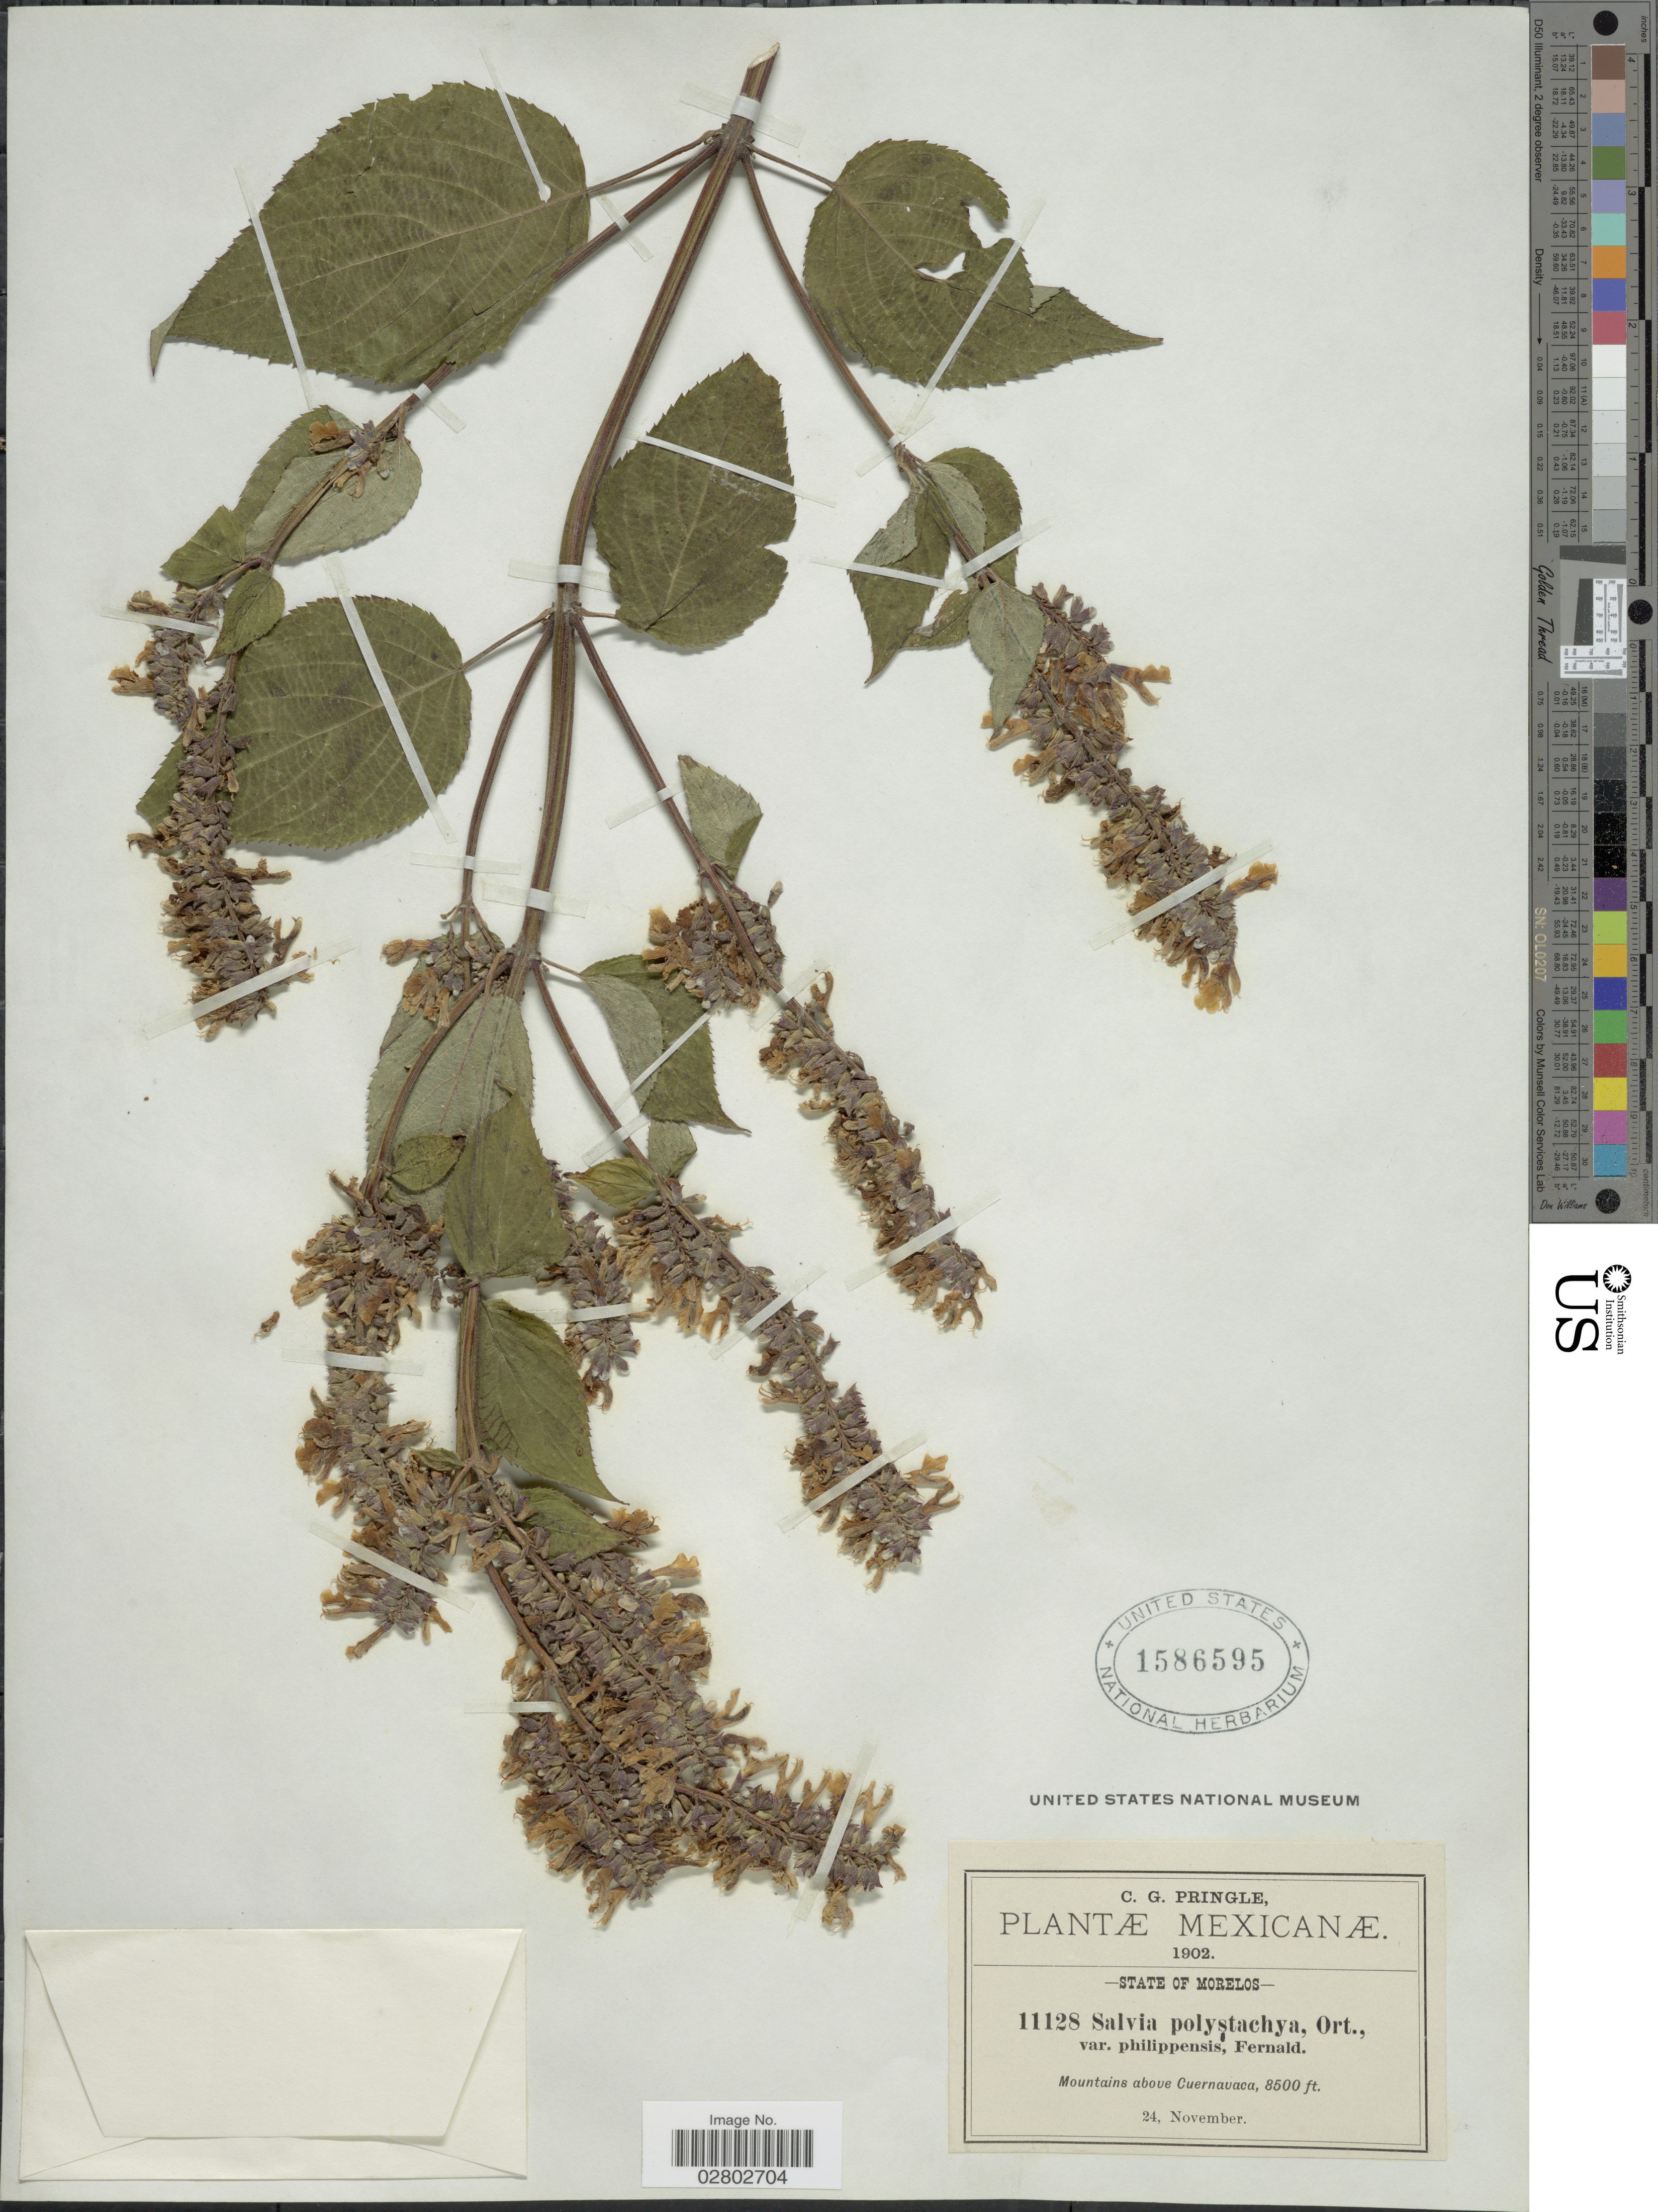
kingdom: Plantae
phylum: Tracheophyta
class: Magnoliopsida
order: Lamiales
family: Lamiaceae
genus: Salvia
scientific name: Salvia polystachya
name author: Cav.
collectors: C. G. Pringle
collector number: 11128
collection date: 1902-11-24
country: Mexico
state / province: Morelos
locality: Mountains above Cuernavaca.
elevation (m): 2591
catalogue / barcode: US 1586595